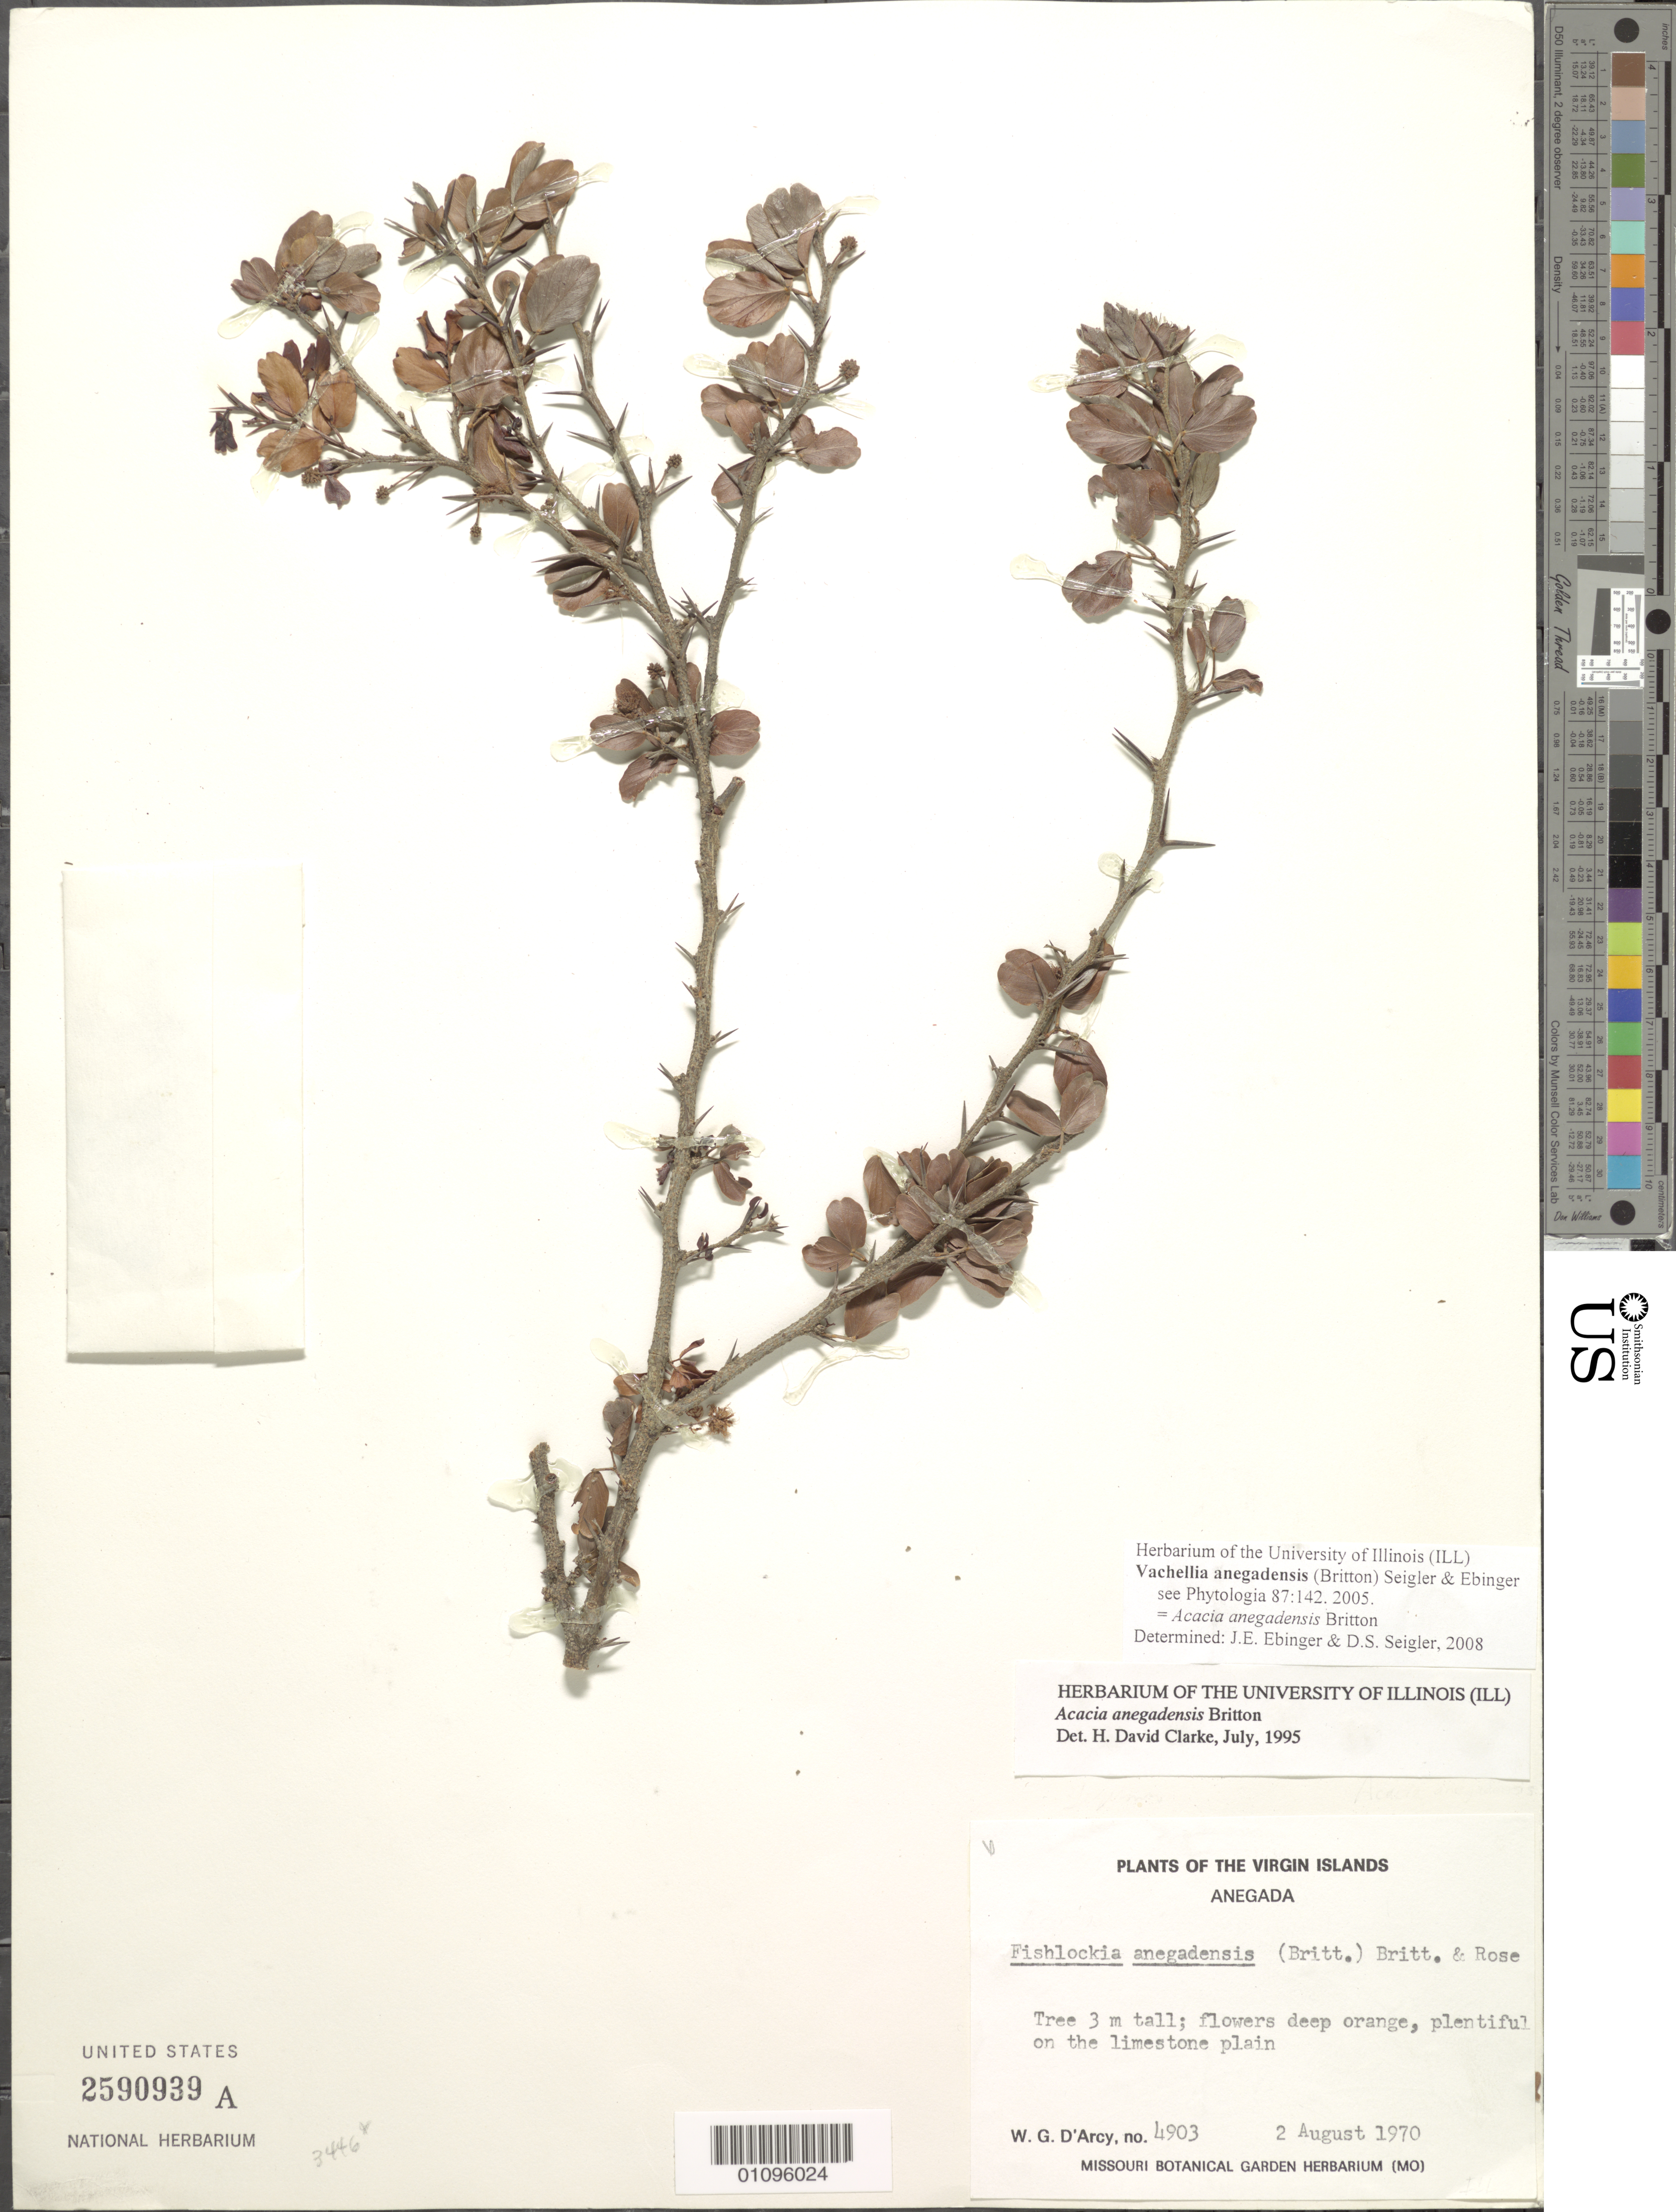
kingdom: Plantae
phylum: Tracheophyta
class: Magnoliopsida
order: Fabales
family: Fabaceae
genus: Vachellia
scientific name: Vachellia anegadensis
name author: (Britton) Seigler & Ebinger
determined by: Ebinger, J. E.; Seigler, David S.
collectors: W. G. D'Arcy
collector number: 4903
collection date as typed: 02 Aug 1970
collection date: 1970-08-02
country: British Virgin Islands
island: Anegada I.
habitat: Plentiful on the limestone plain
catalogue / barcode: US 2590939A